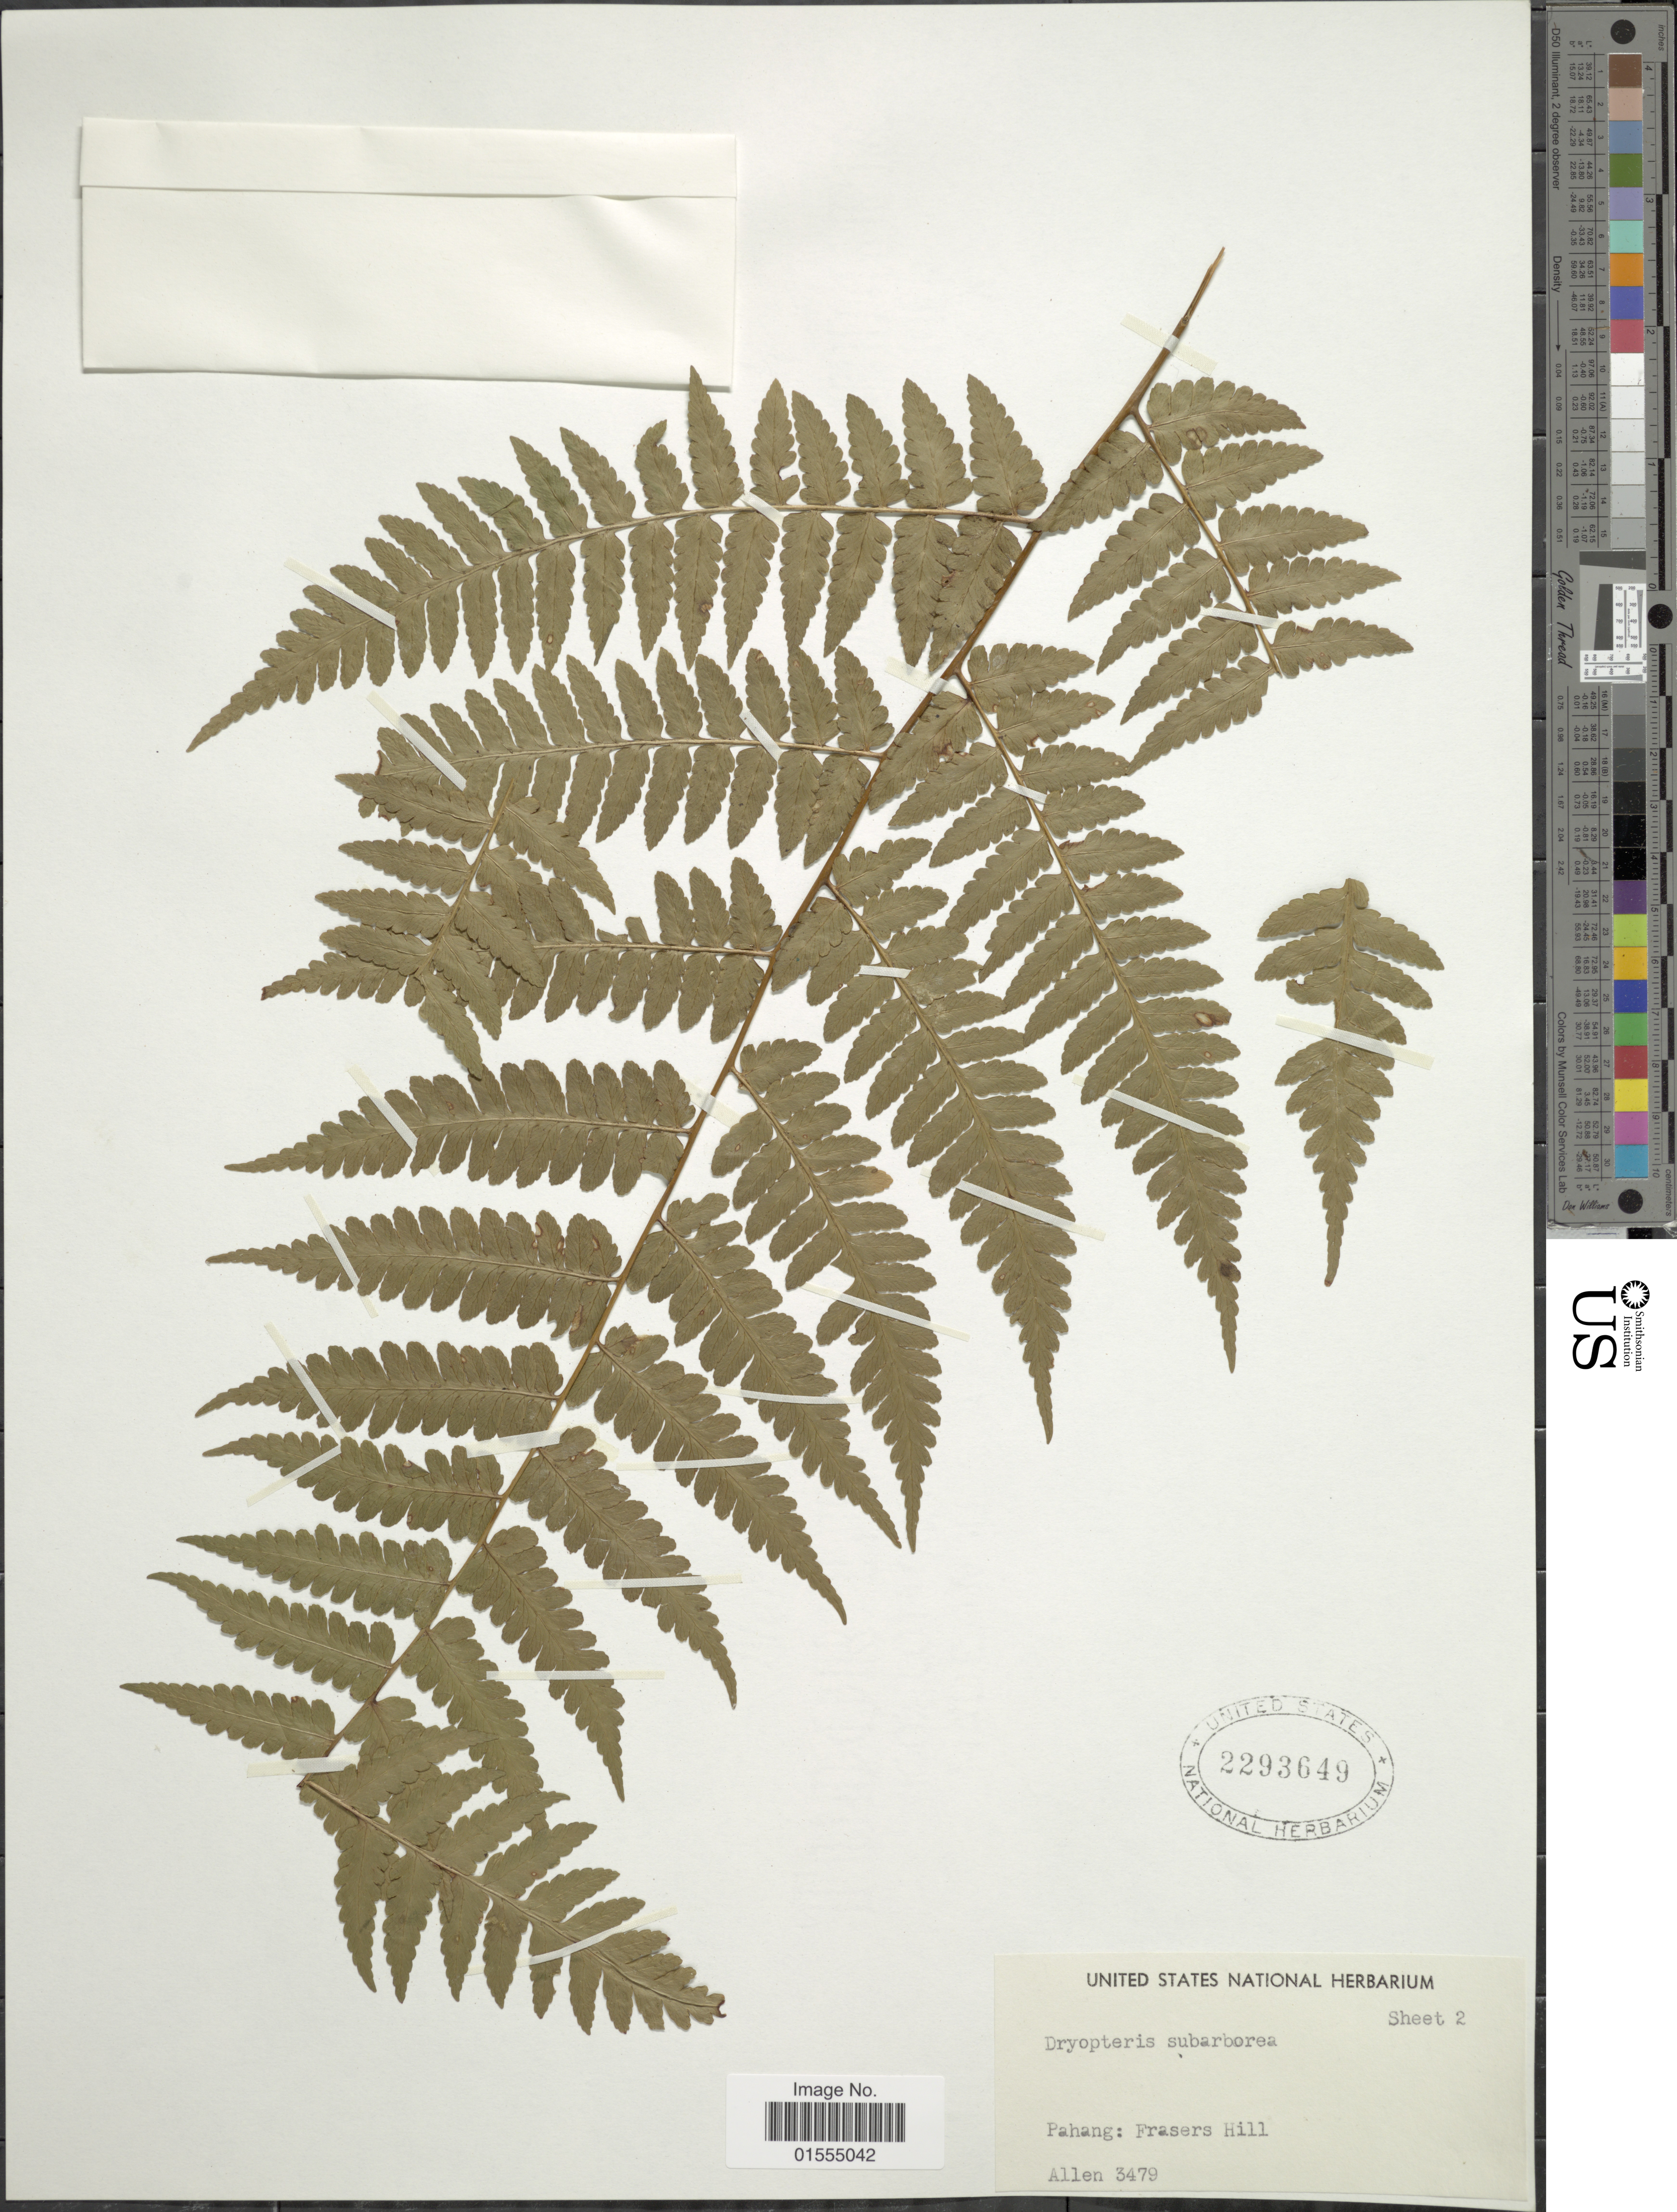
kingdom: Plantae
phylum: Tracheophyta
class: Polypodiopsida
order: Polypodiales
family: Dryopteridaceae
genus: Dryopteris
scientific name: Dryopteris subarborea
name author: (Baker) C. Chr.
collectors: -- Allen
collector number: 3479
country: Malaysia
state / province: Pahang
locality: Pahang; Frasers Hill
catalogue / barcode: US 2293649